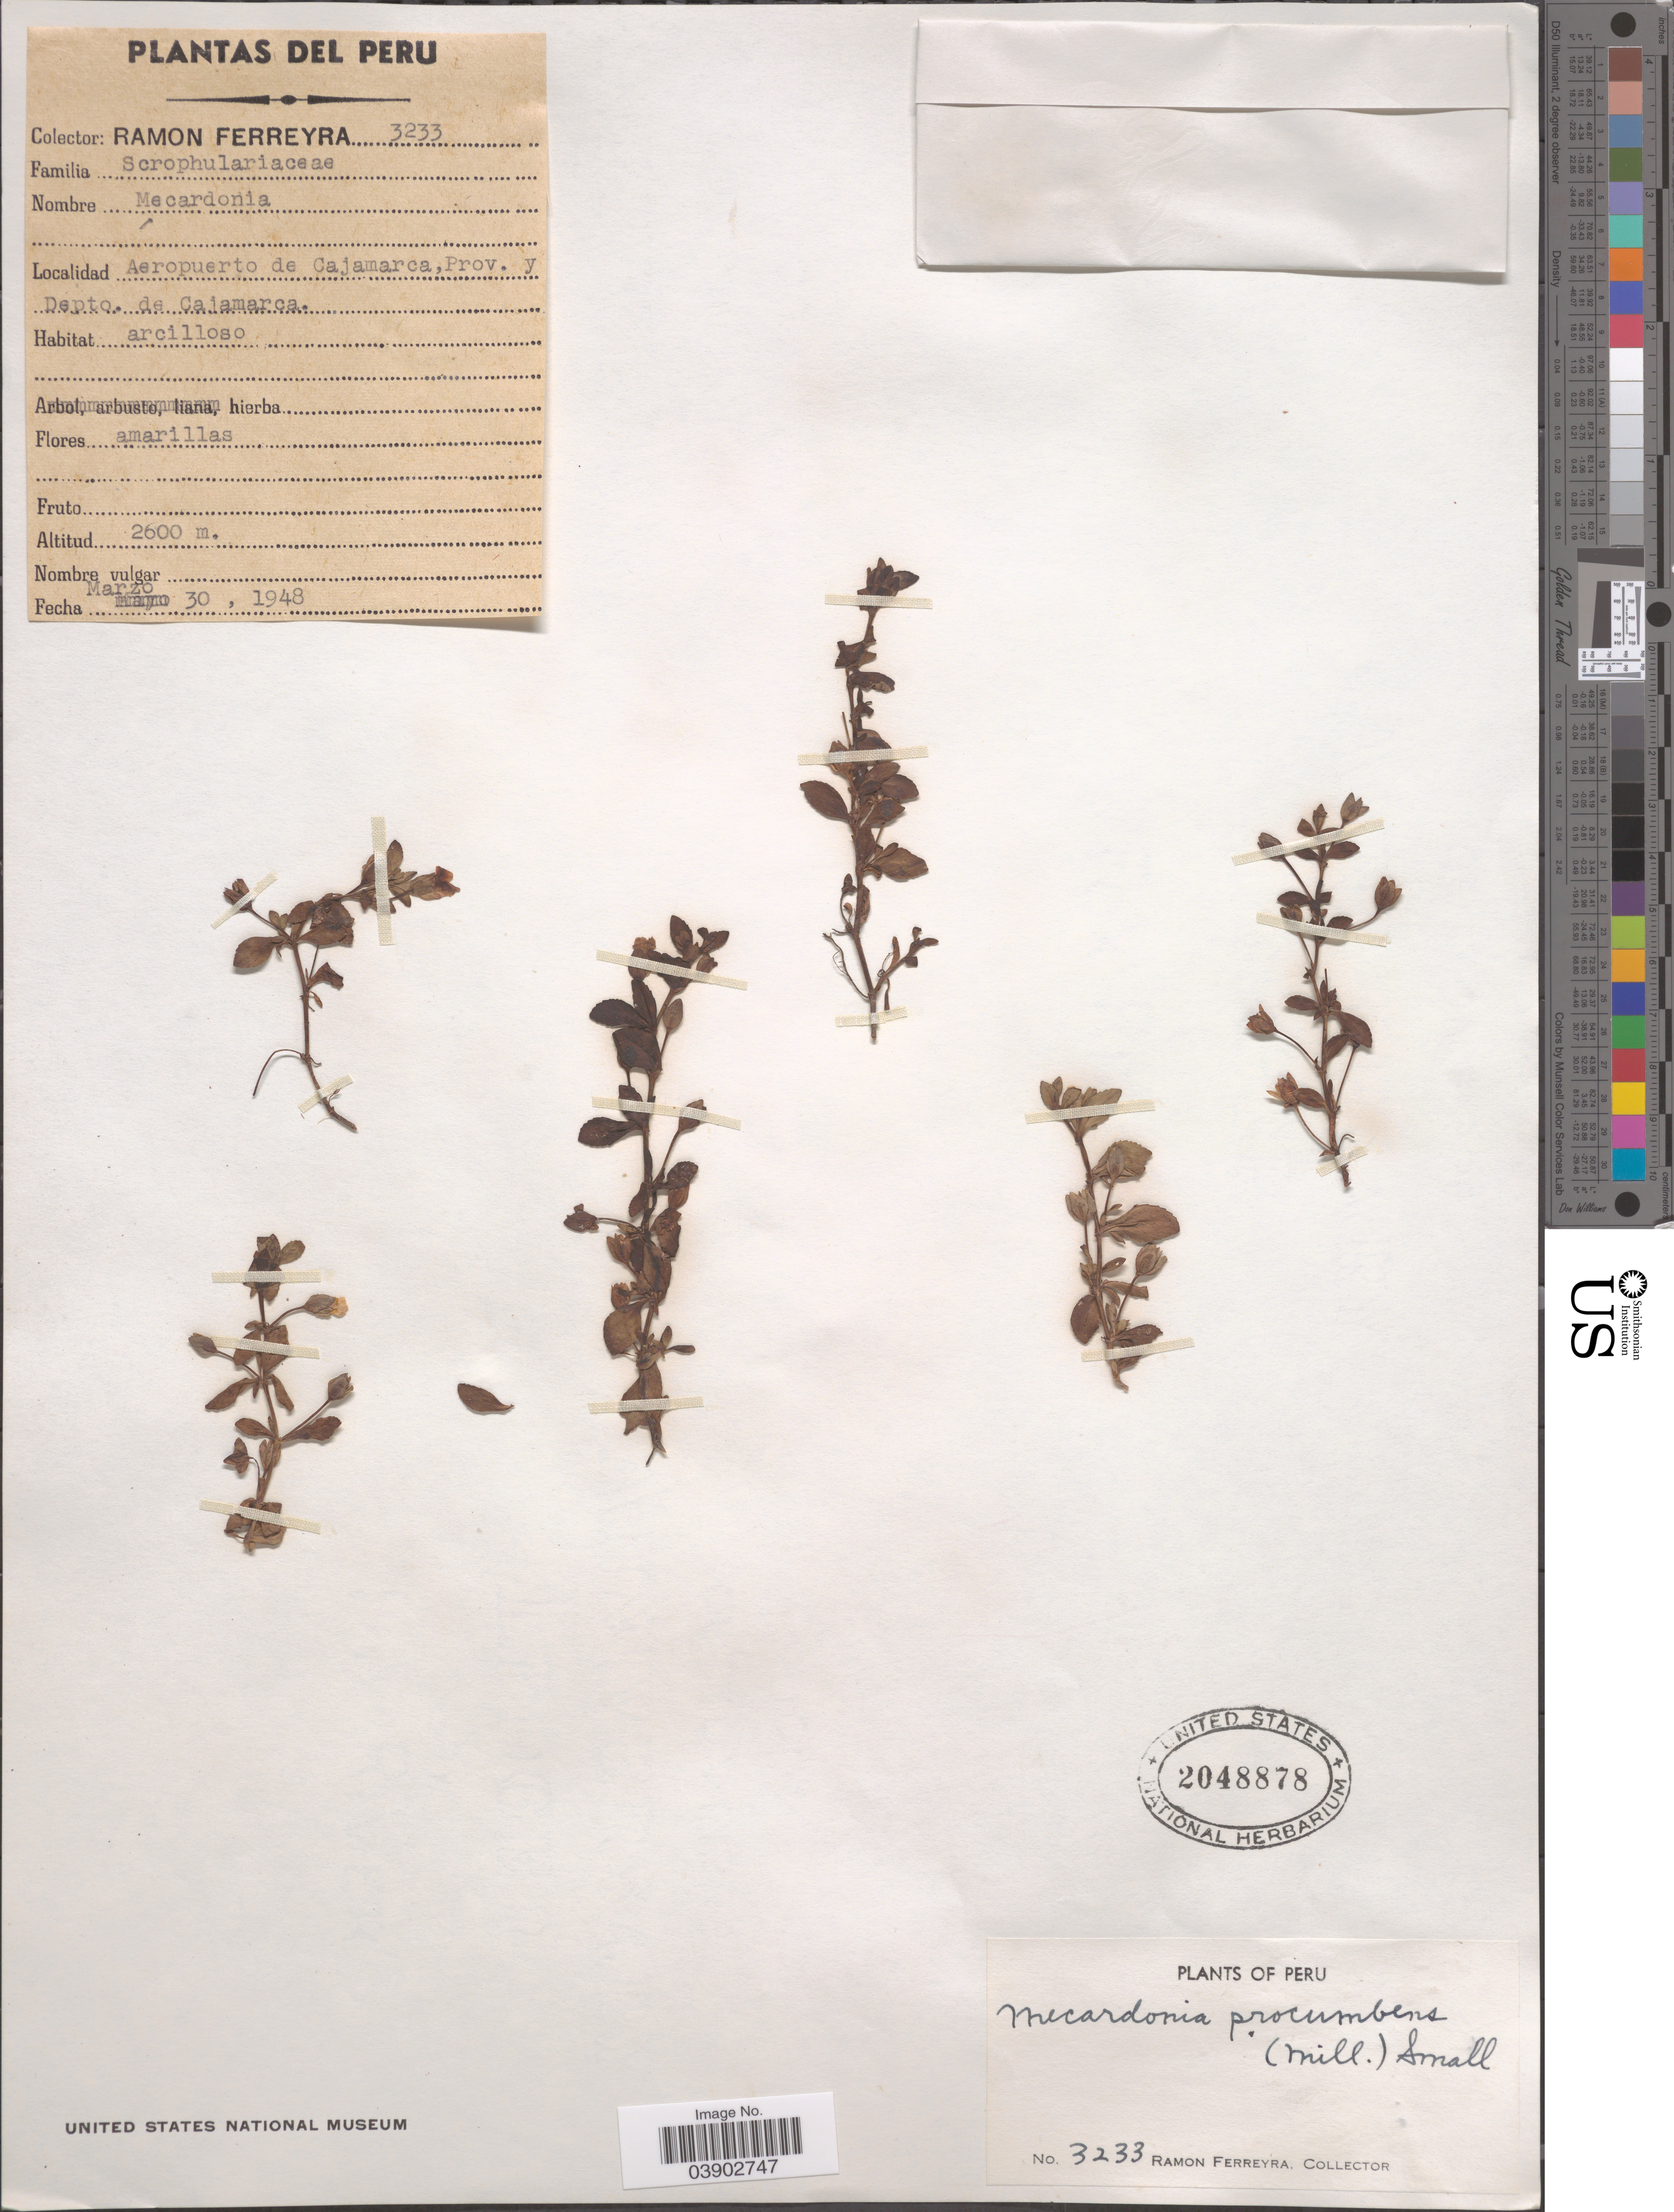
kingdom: Plantae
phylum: Tracheophyta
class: Magnoliopsida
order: Lamiales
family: Plantaginaceae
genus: Mecardonia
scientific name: Mecardonia procumbens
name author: (Mill.) Small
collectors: R. A. Ferreyra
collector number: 3233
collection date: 1948-03-30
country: Peru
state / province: Cajamarca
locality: Aeropuerto de Cajamarca, Prov. y Depto. de Cajamarca.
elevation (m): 2600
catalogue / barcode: US 2048878